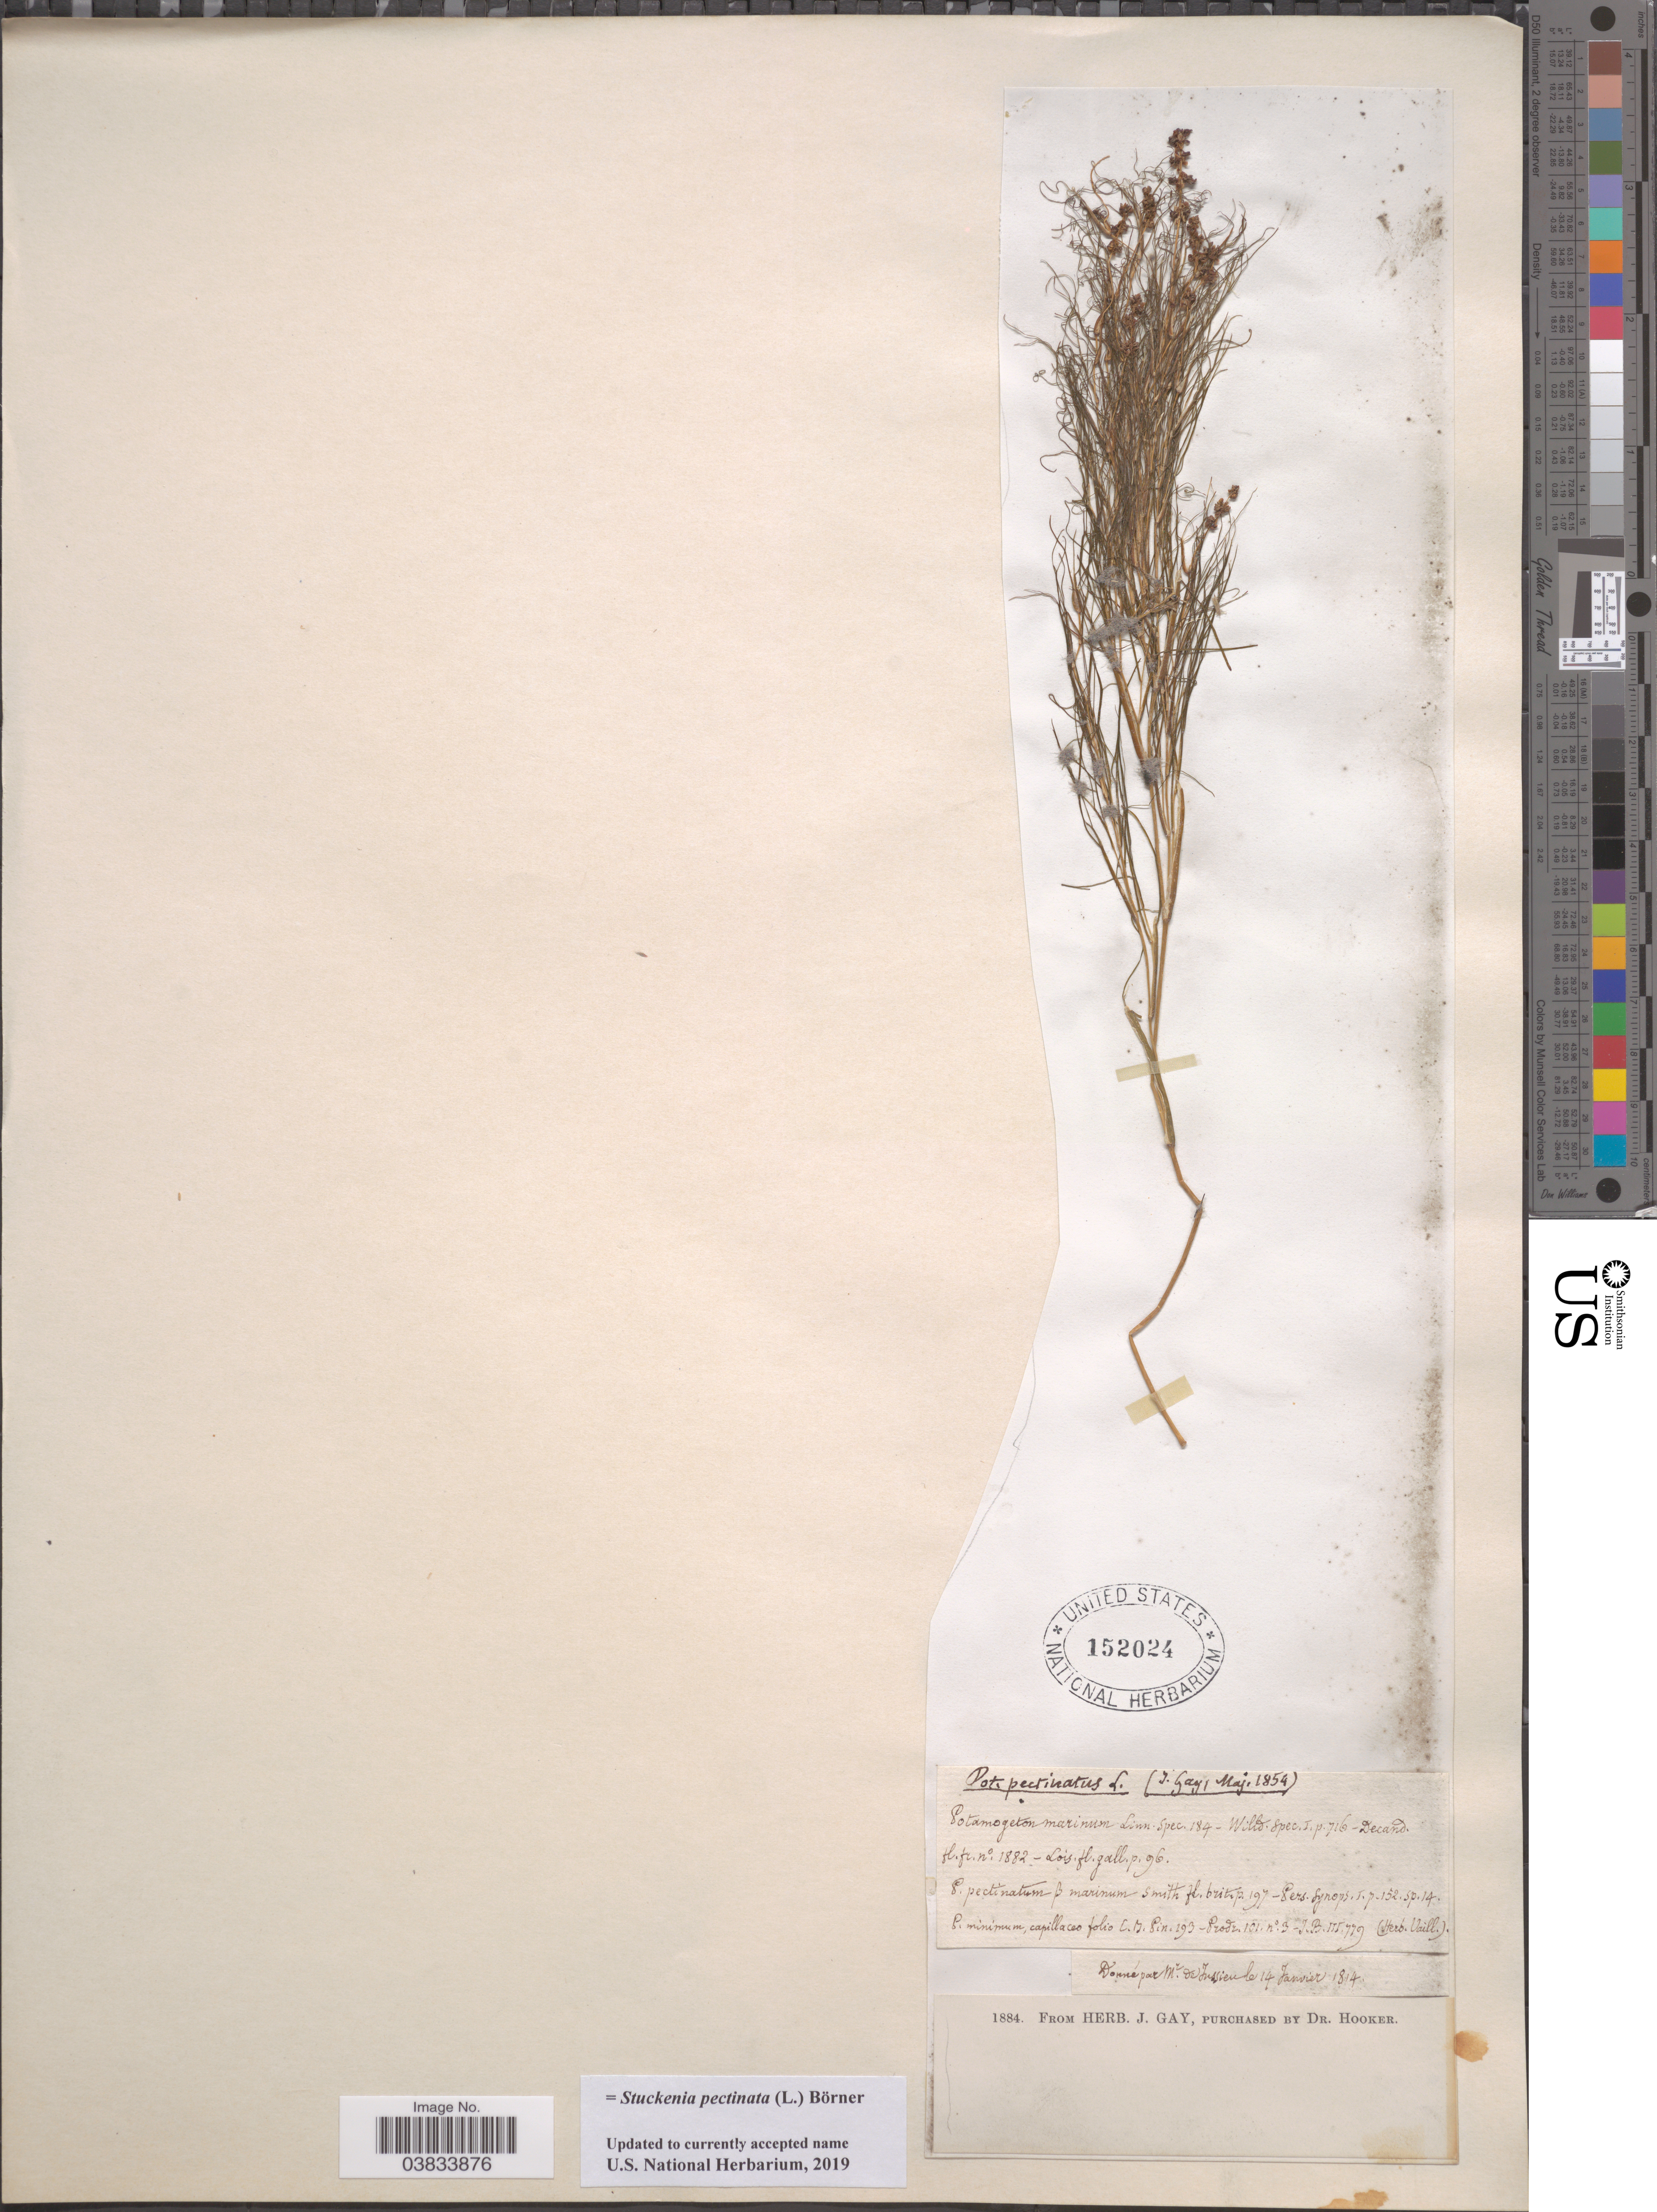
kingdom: Plantae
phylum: Tracheophyta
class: Liliopsida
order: Alismatales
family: Potamogetonaceae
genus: Stuckenia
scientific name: Stuckenia pectinata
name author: (L.) Börner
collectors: M. Jussieu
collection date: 1814-01-14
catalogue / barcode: US 152024